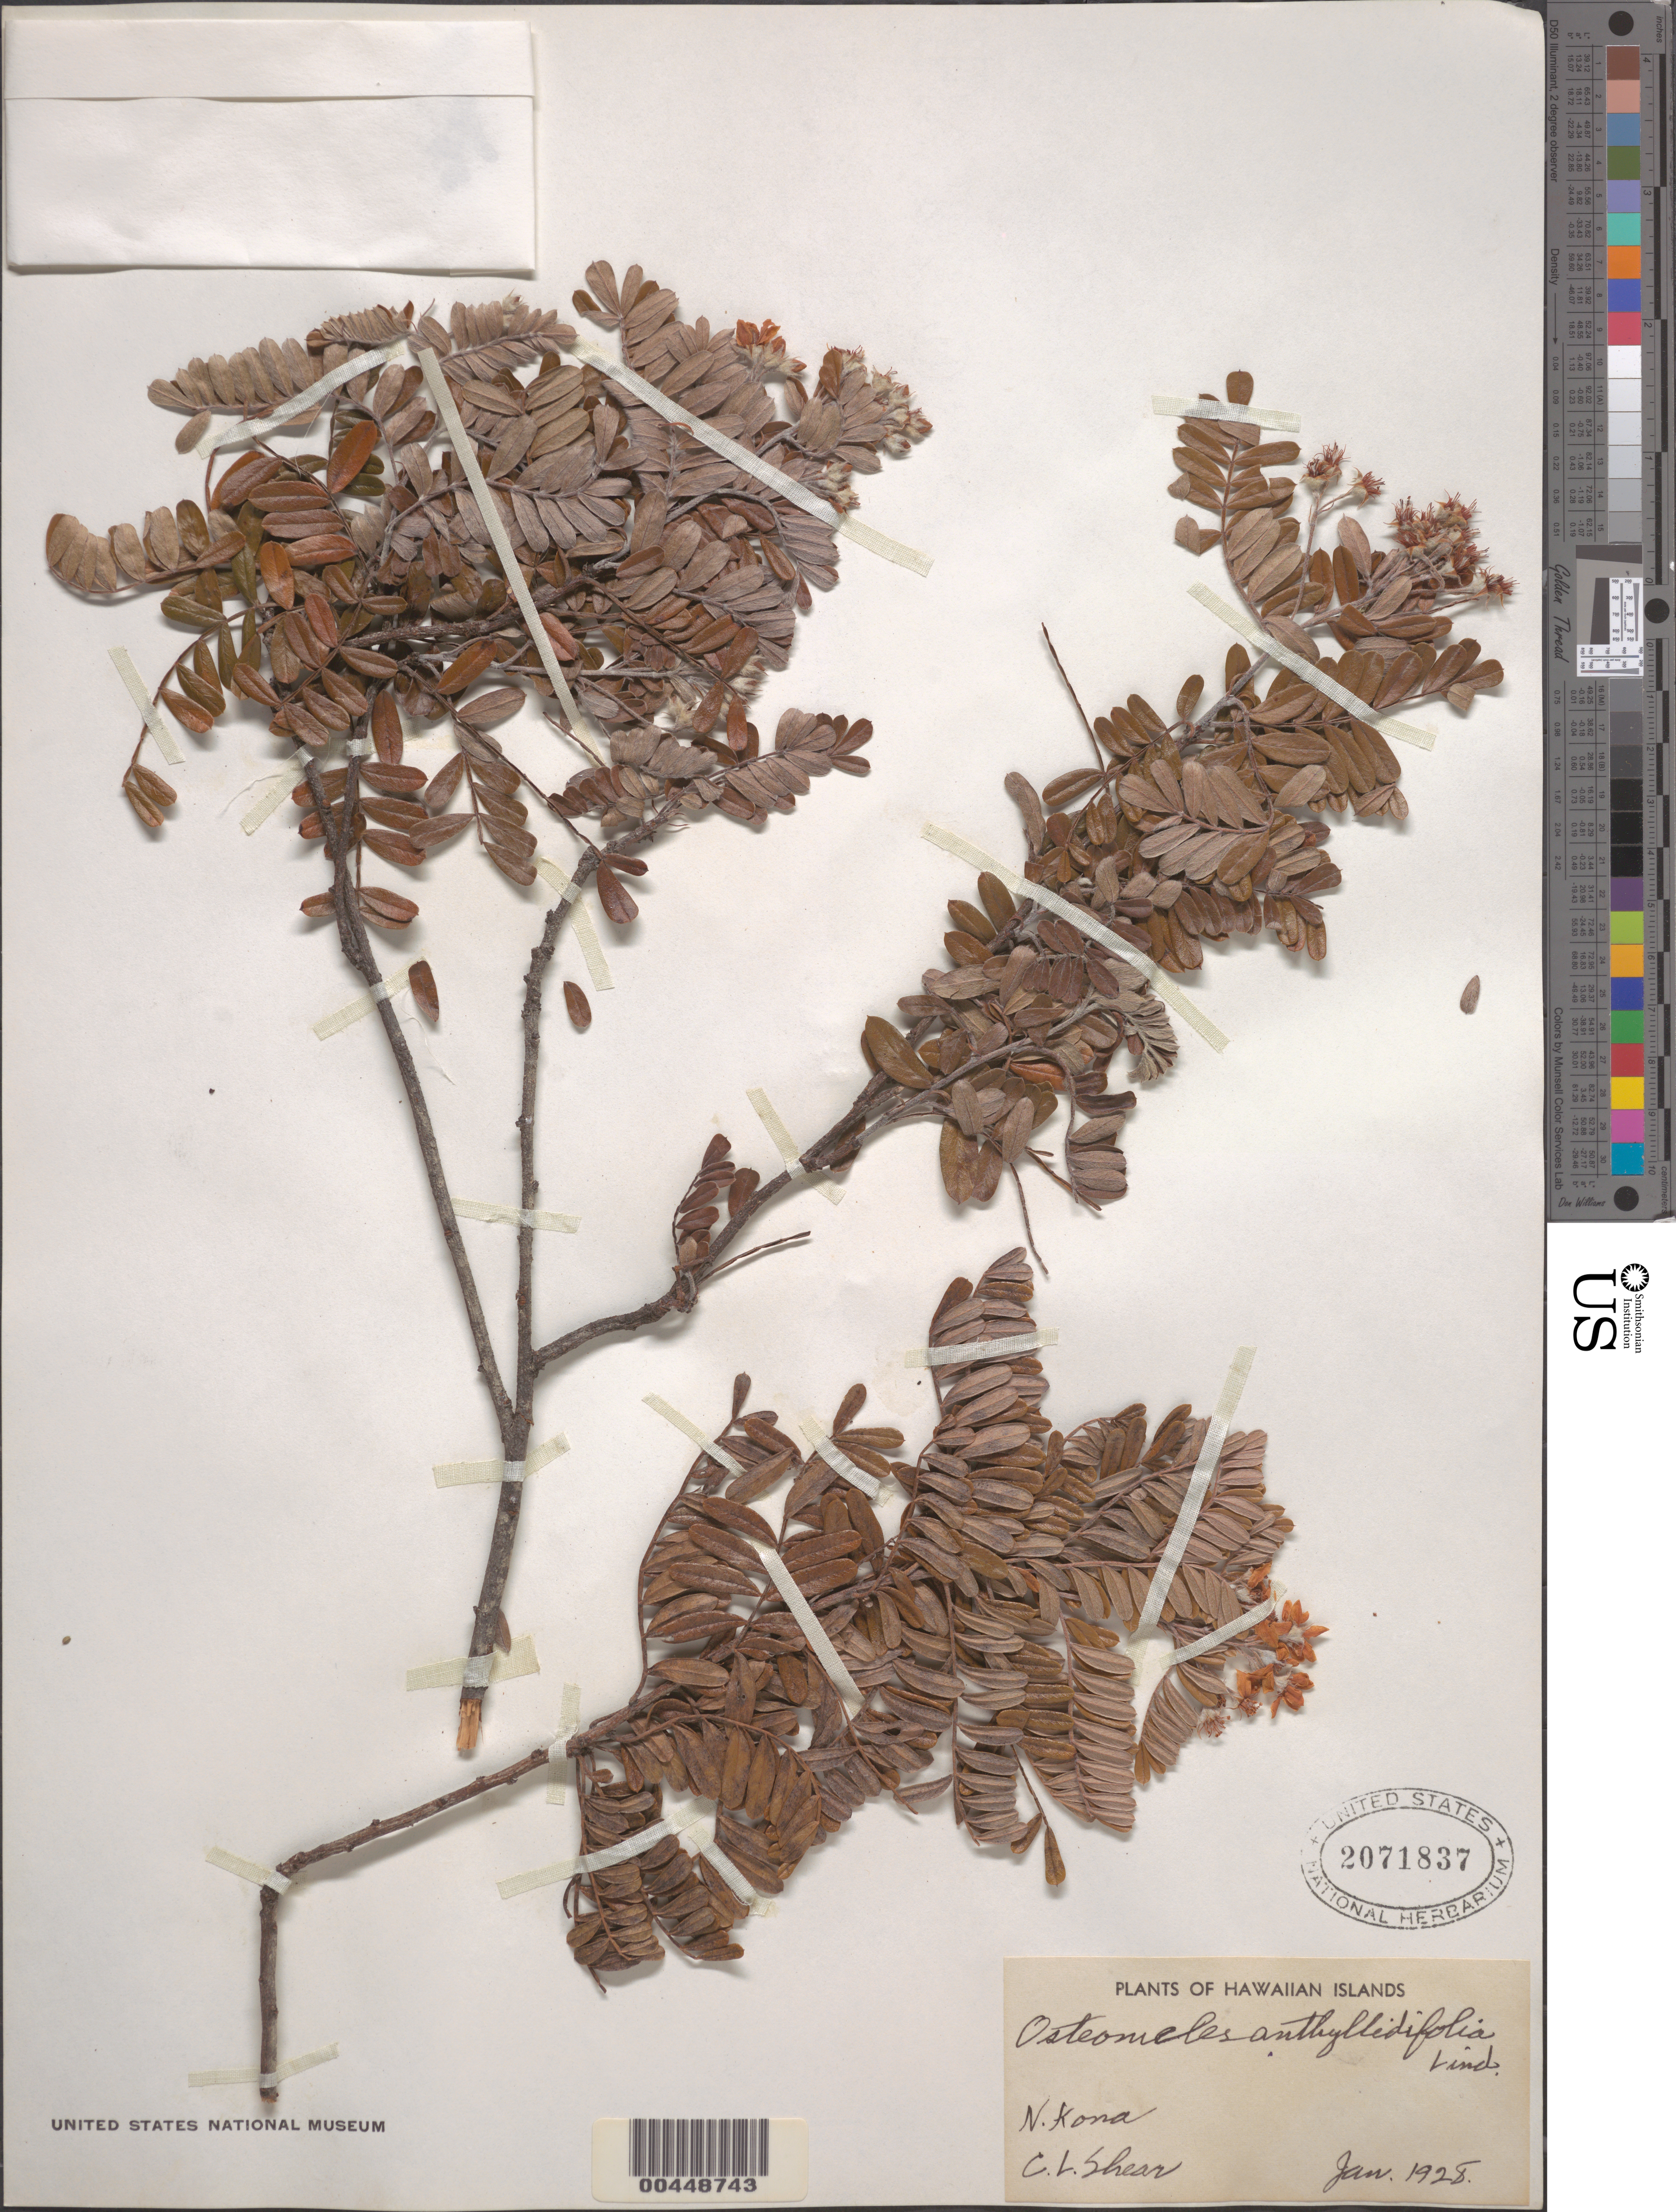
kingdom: Plantae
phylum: Tracheophyta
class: Magnoliopsida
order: Rosales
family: Rosaceae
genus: Osteomeles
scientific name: Osteomeles anthyllidifolia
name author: (Small) Lindl.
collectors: C. L. Shear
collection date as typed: Jan 1928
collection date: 1928-01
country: United States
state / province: Hawaii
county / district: Hawaii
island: Hawaii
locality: N Kona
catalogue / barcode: US 2071837